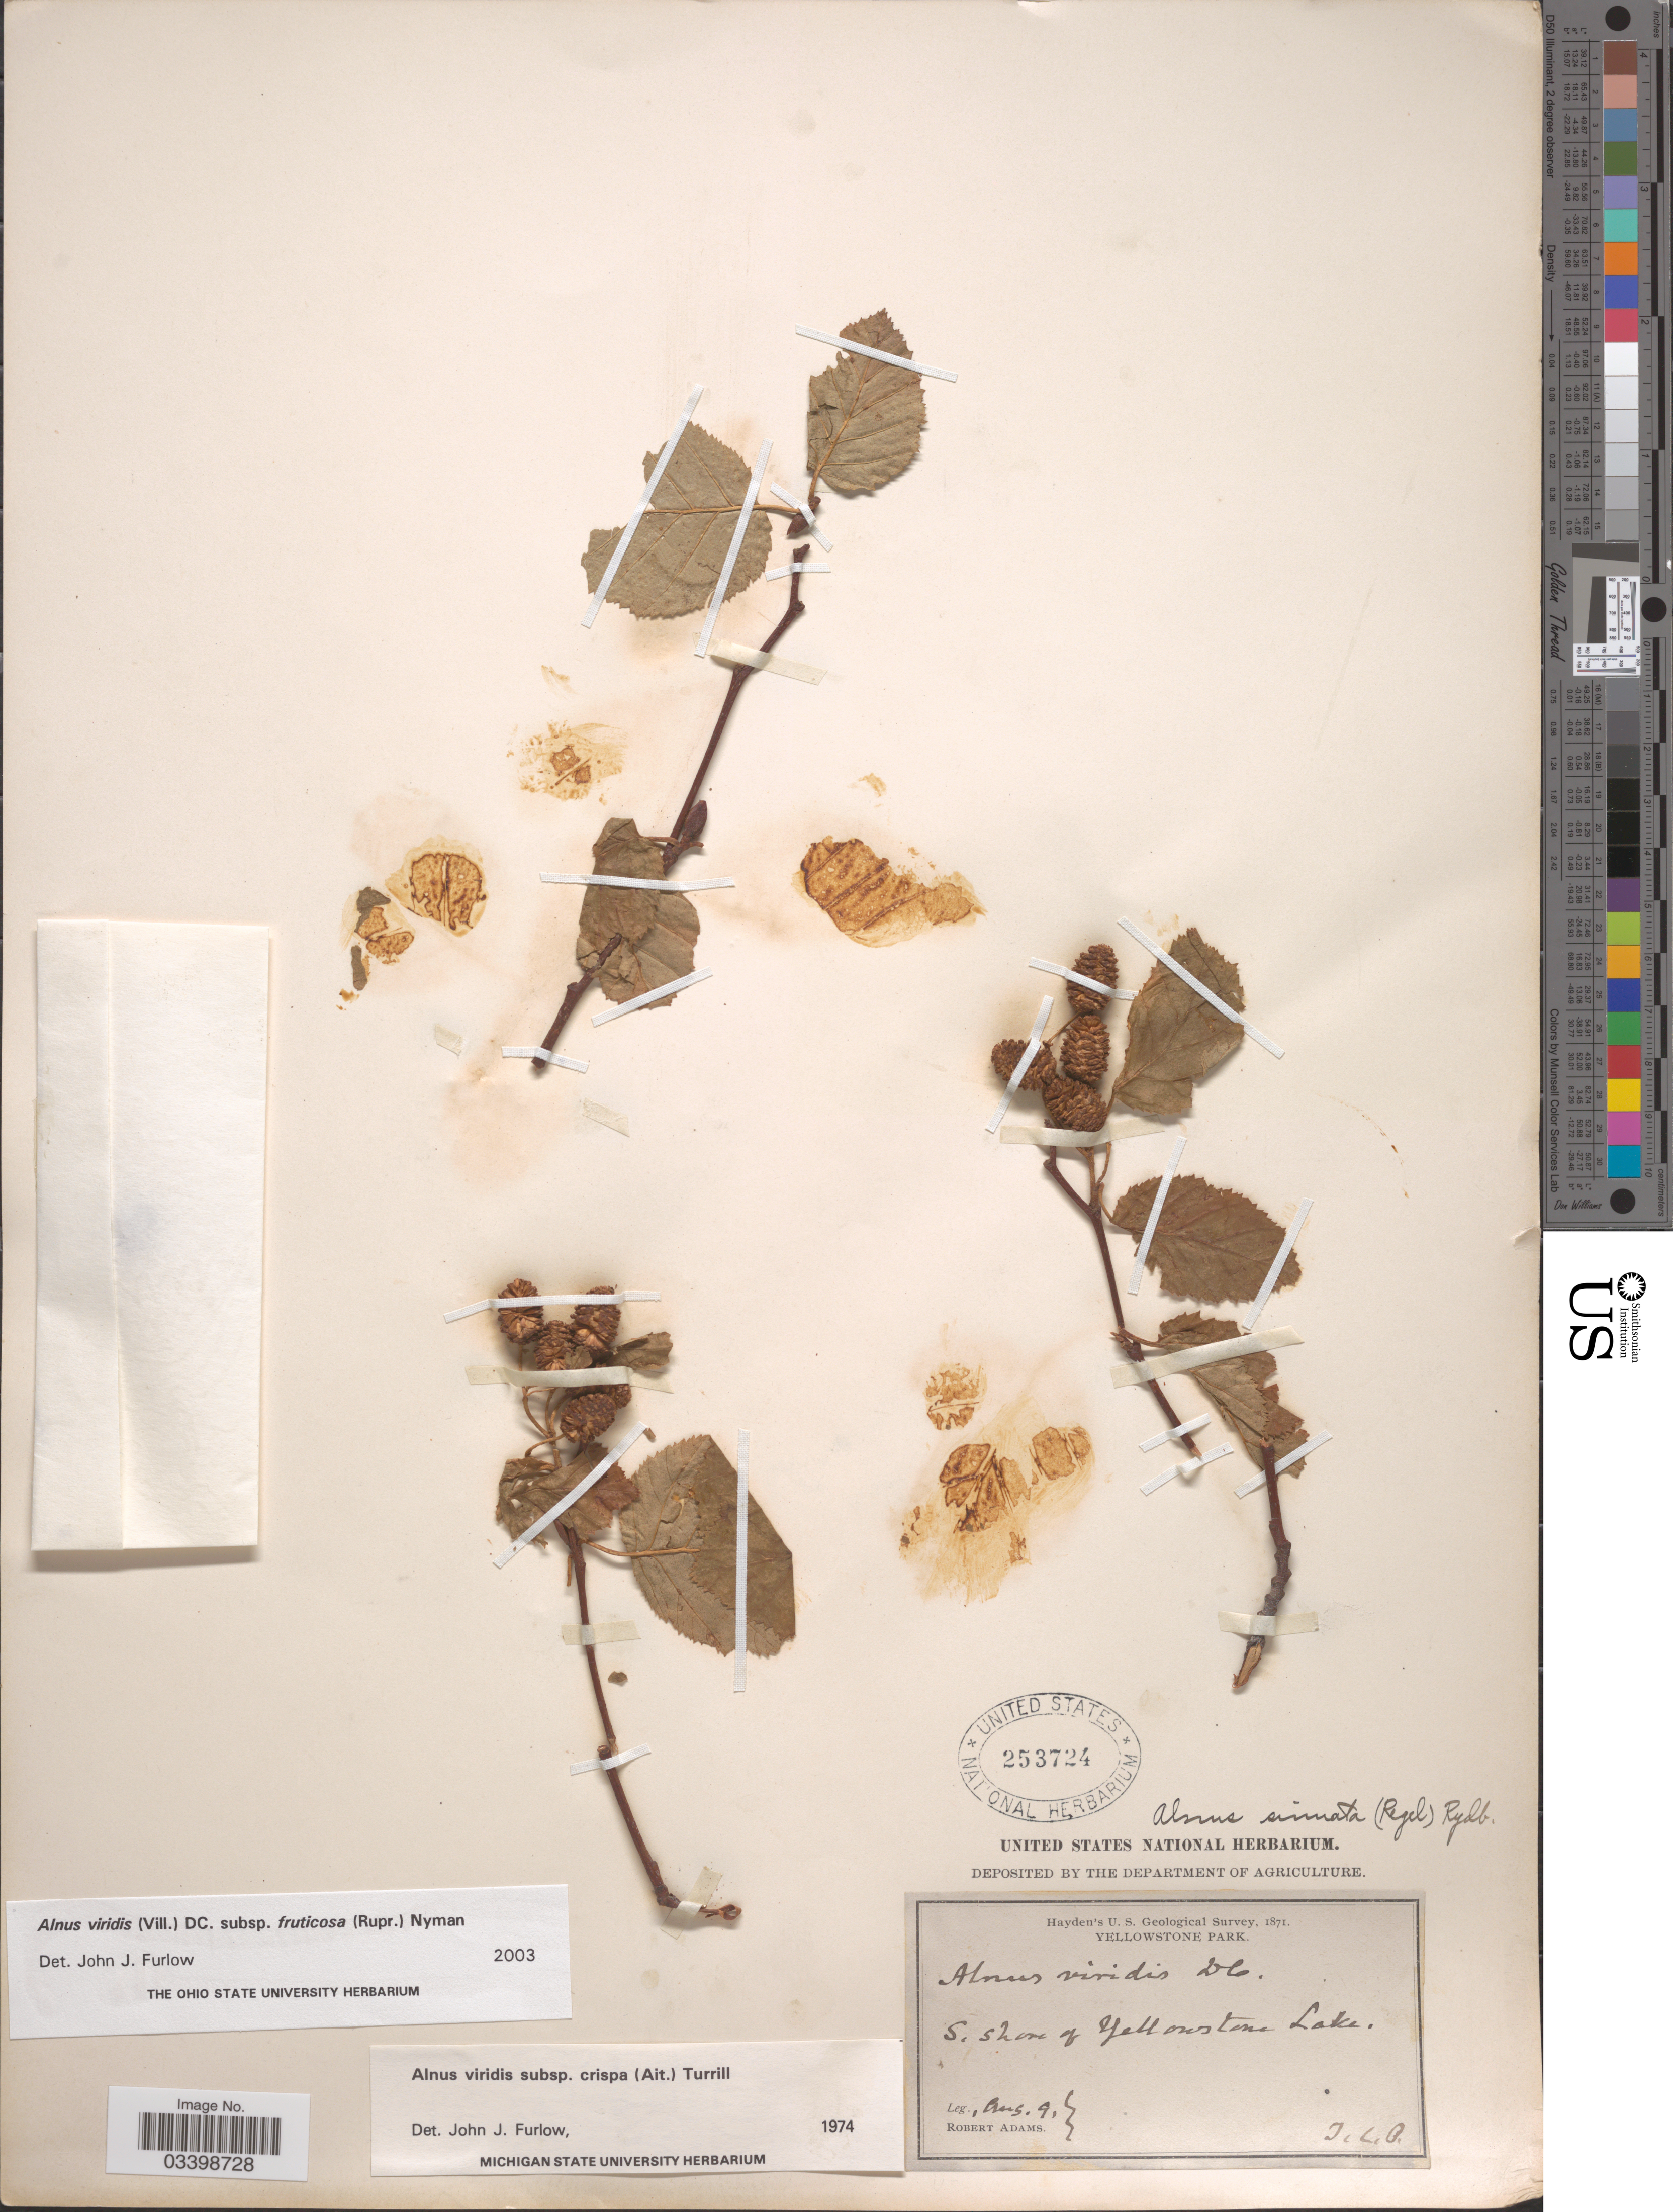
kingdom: Plantae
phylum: Tracheophyta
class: Magnoliopsida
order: Fagales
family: Betulaceae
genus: Alnus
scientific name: Alnus viridis subsp. fruticosa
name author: (Rupr.) Nyman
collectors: R. Adams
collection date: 1871-08-09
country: United States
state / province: Wyoming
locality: Yellowstone Park. S. shore of Yellowstone Lake.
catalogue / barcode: US 253724